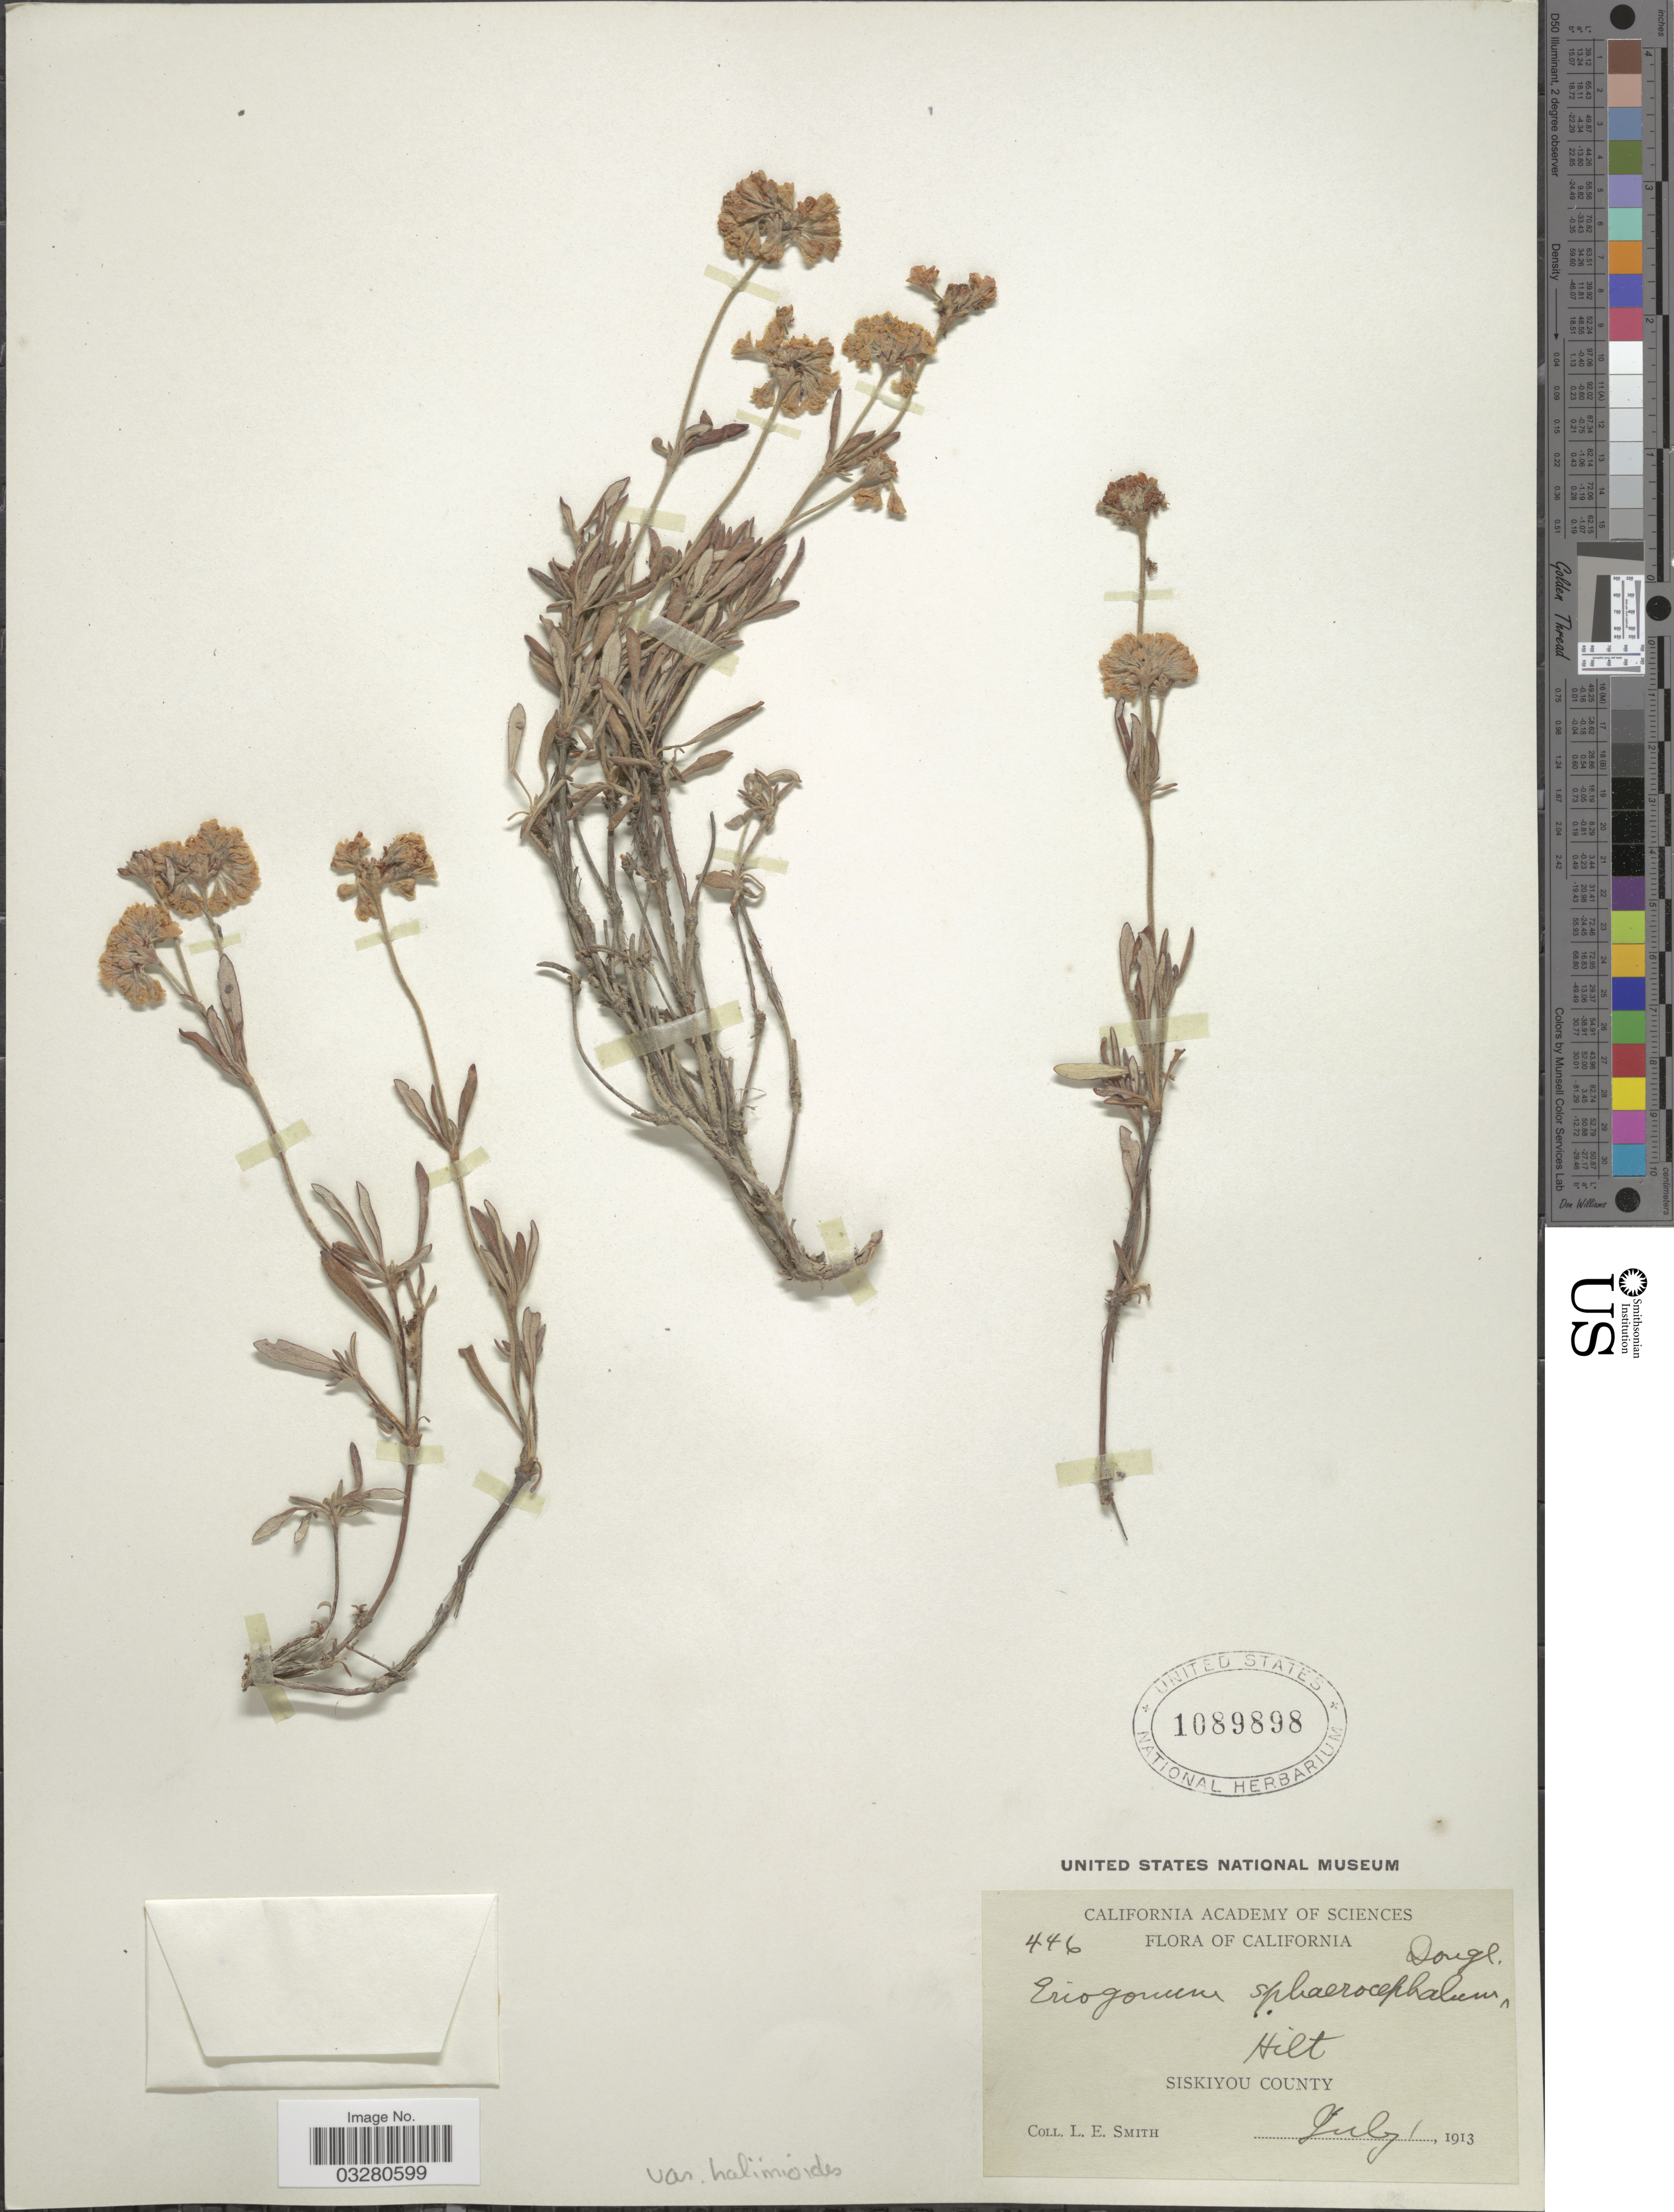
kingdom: Plantae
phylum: Tracheophyta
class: Magnoliopsida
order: Caryophyllales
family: Polygonaceae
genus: Eriogonum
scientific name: Eriogonum sphaerocephalum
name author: Benth. & Douglas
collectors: L. E. Smith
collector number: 446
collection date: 1913-07-01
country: United States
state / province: California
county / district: Siskiyou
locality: Hilt. Siskiyou County.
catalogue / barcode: US 1089898